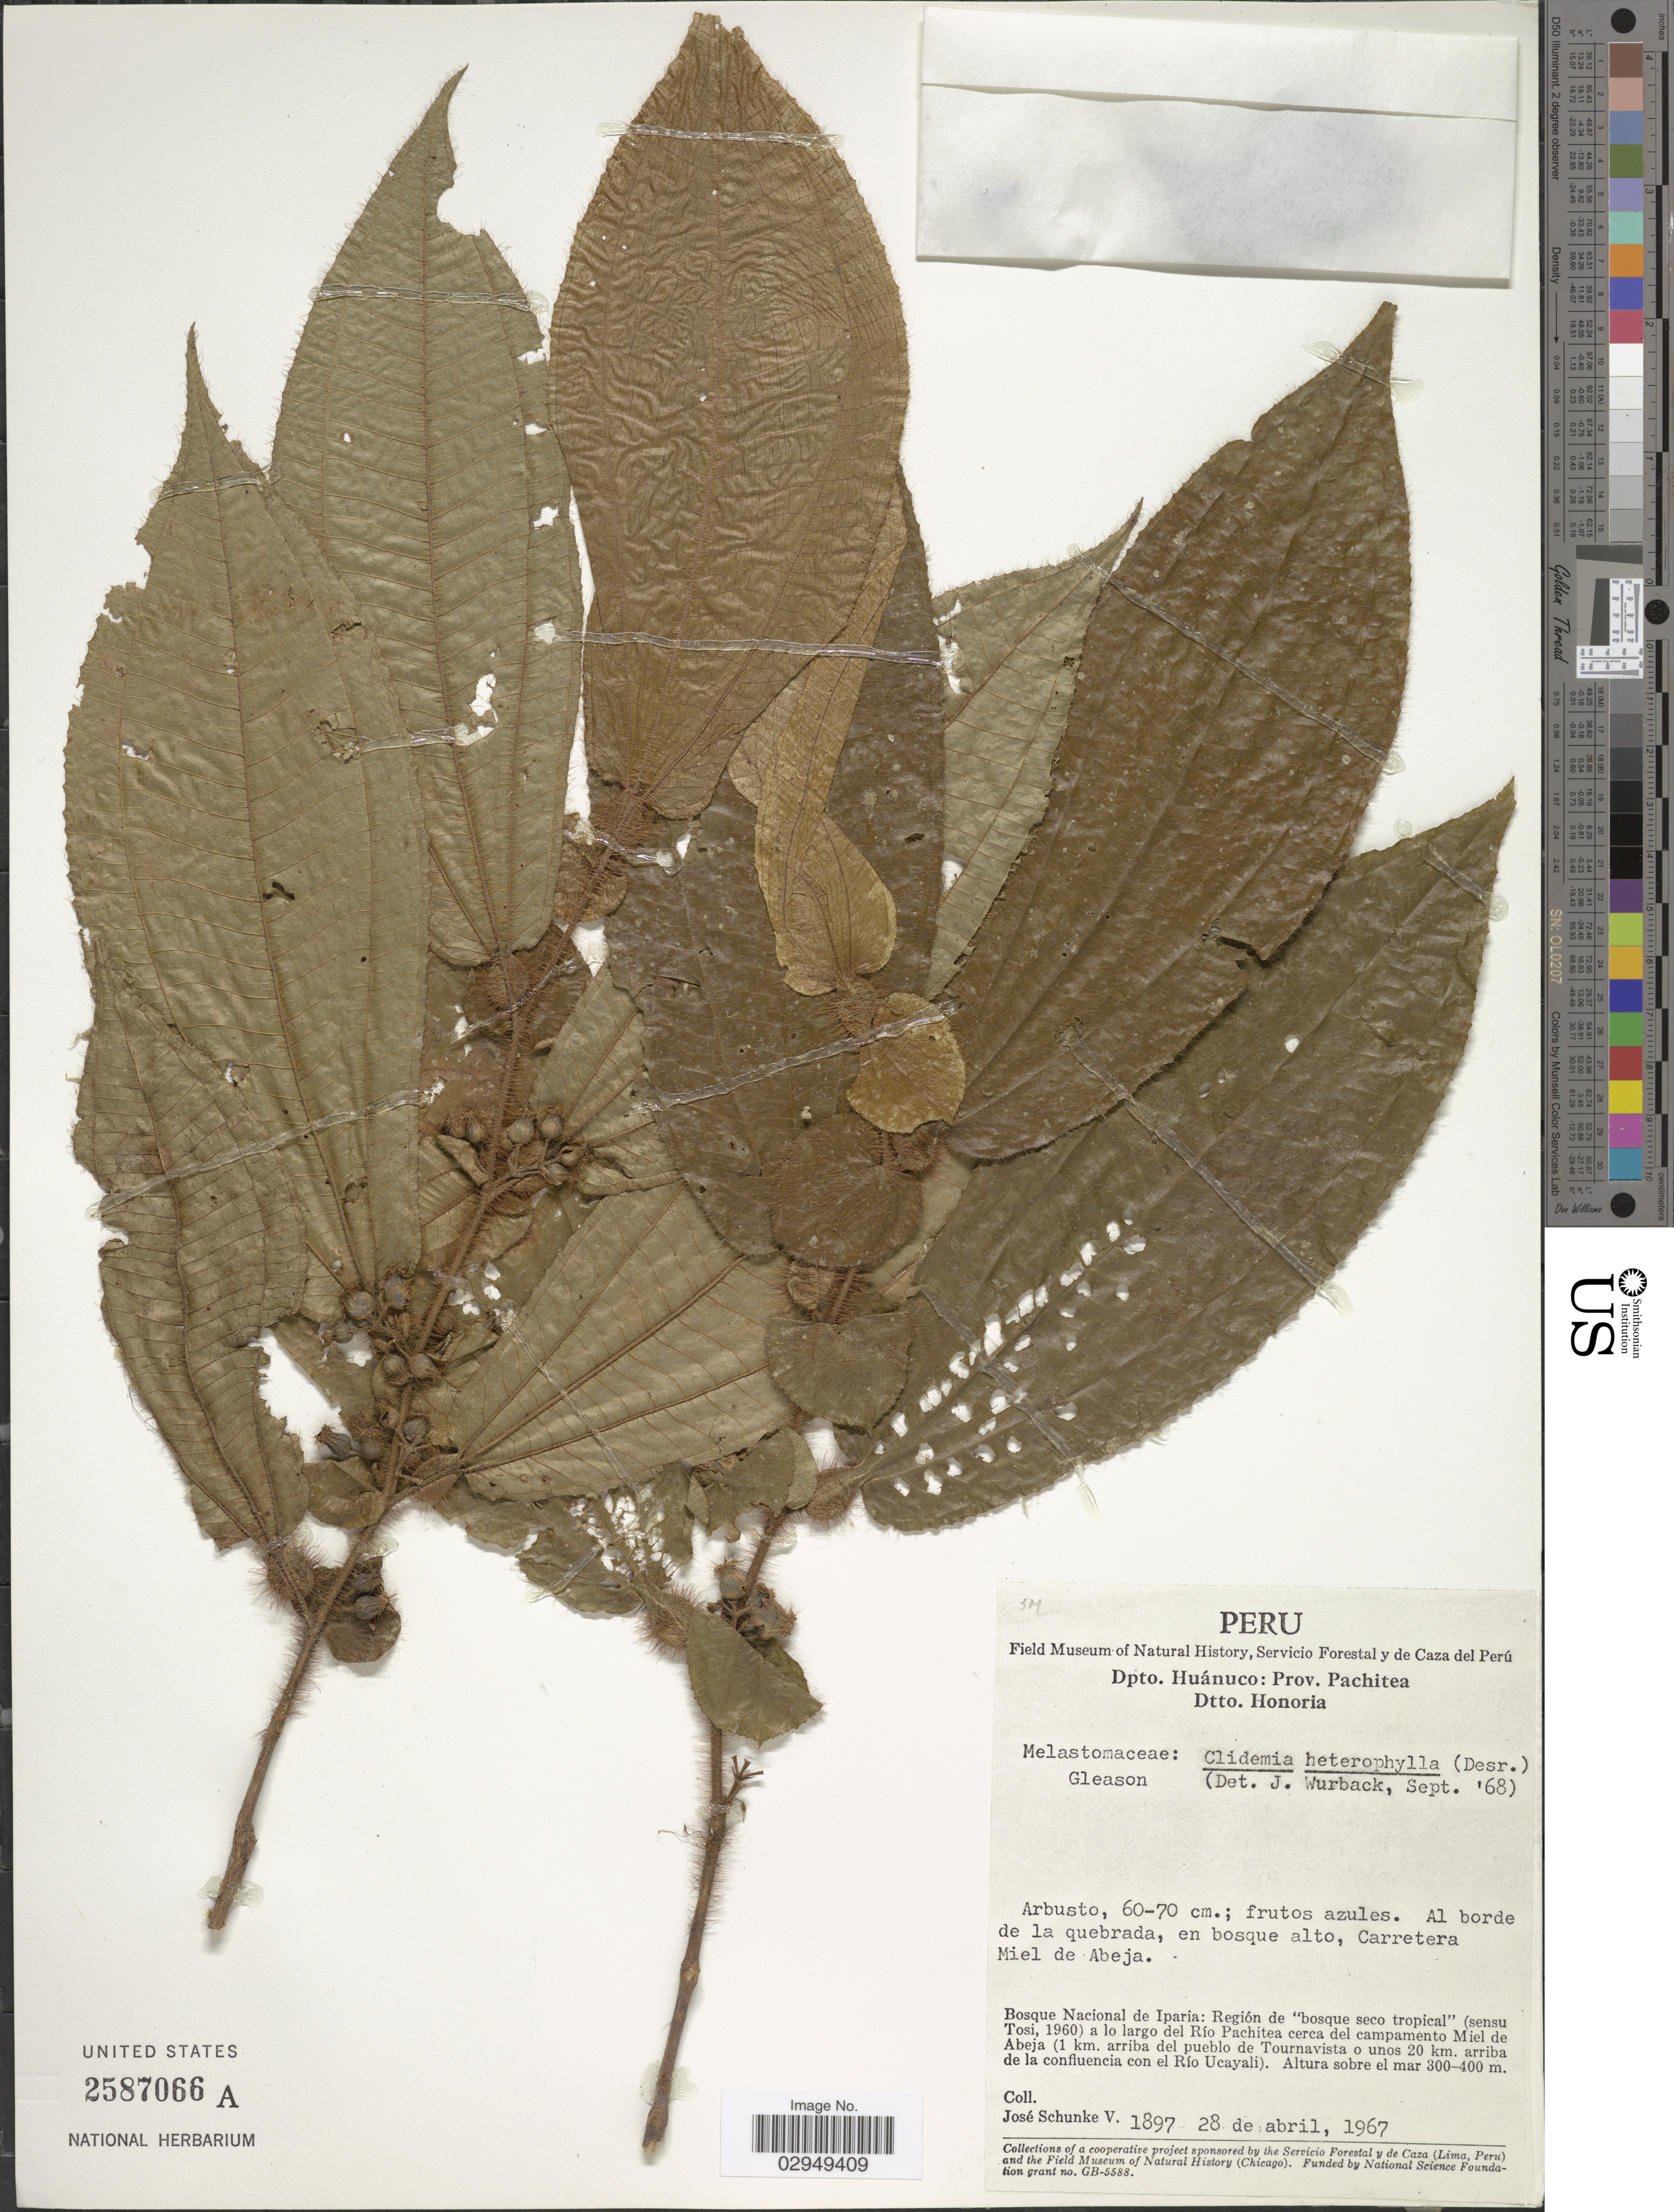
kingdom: Plantae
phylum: Tracheophyta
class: Magnoliopsida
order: Myrtales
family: Melastomataceae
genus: Clidemia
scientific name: Clidemia heterophylla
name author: Steud.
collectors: J. Schunke Vigo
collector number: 1897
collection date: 1967-04-28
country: Peru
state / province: Huánuco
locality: Dpto. Huánuco: Prov. Pachitea. Dtto. Honoria. Carretera Miel de Abeja. Bosque Nacional de Iparia: Región de "bosque seco tropical" (sensu Tosi, 1960) a lo largo del Río Pachitea cerca del campamento Miel de Abeja (1 km. arriba del pueblo de Tournavista o unos 20 km. arriba de la confluencia con el Río Ucayali).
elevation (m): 300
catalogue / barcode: US 2587066A